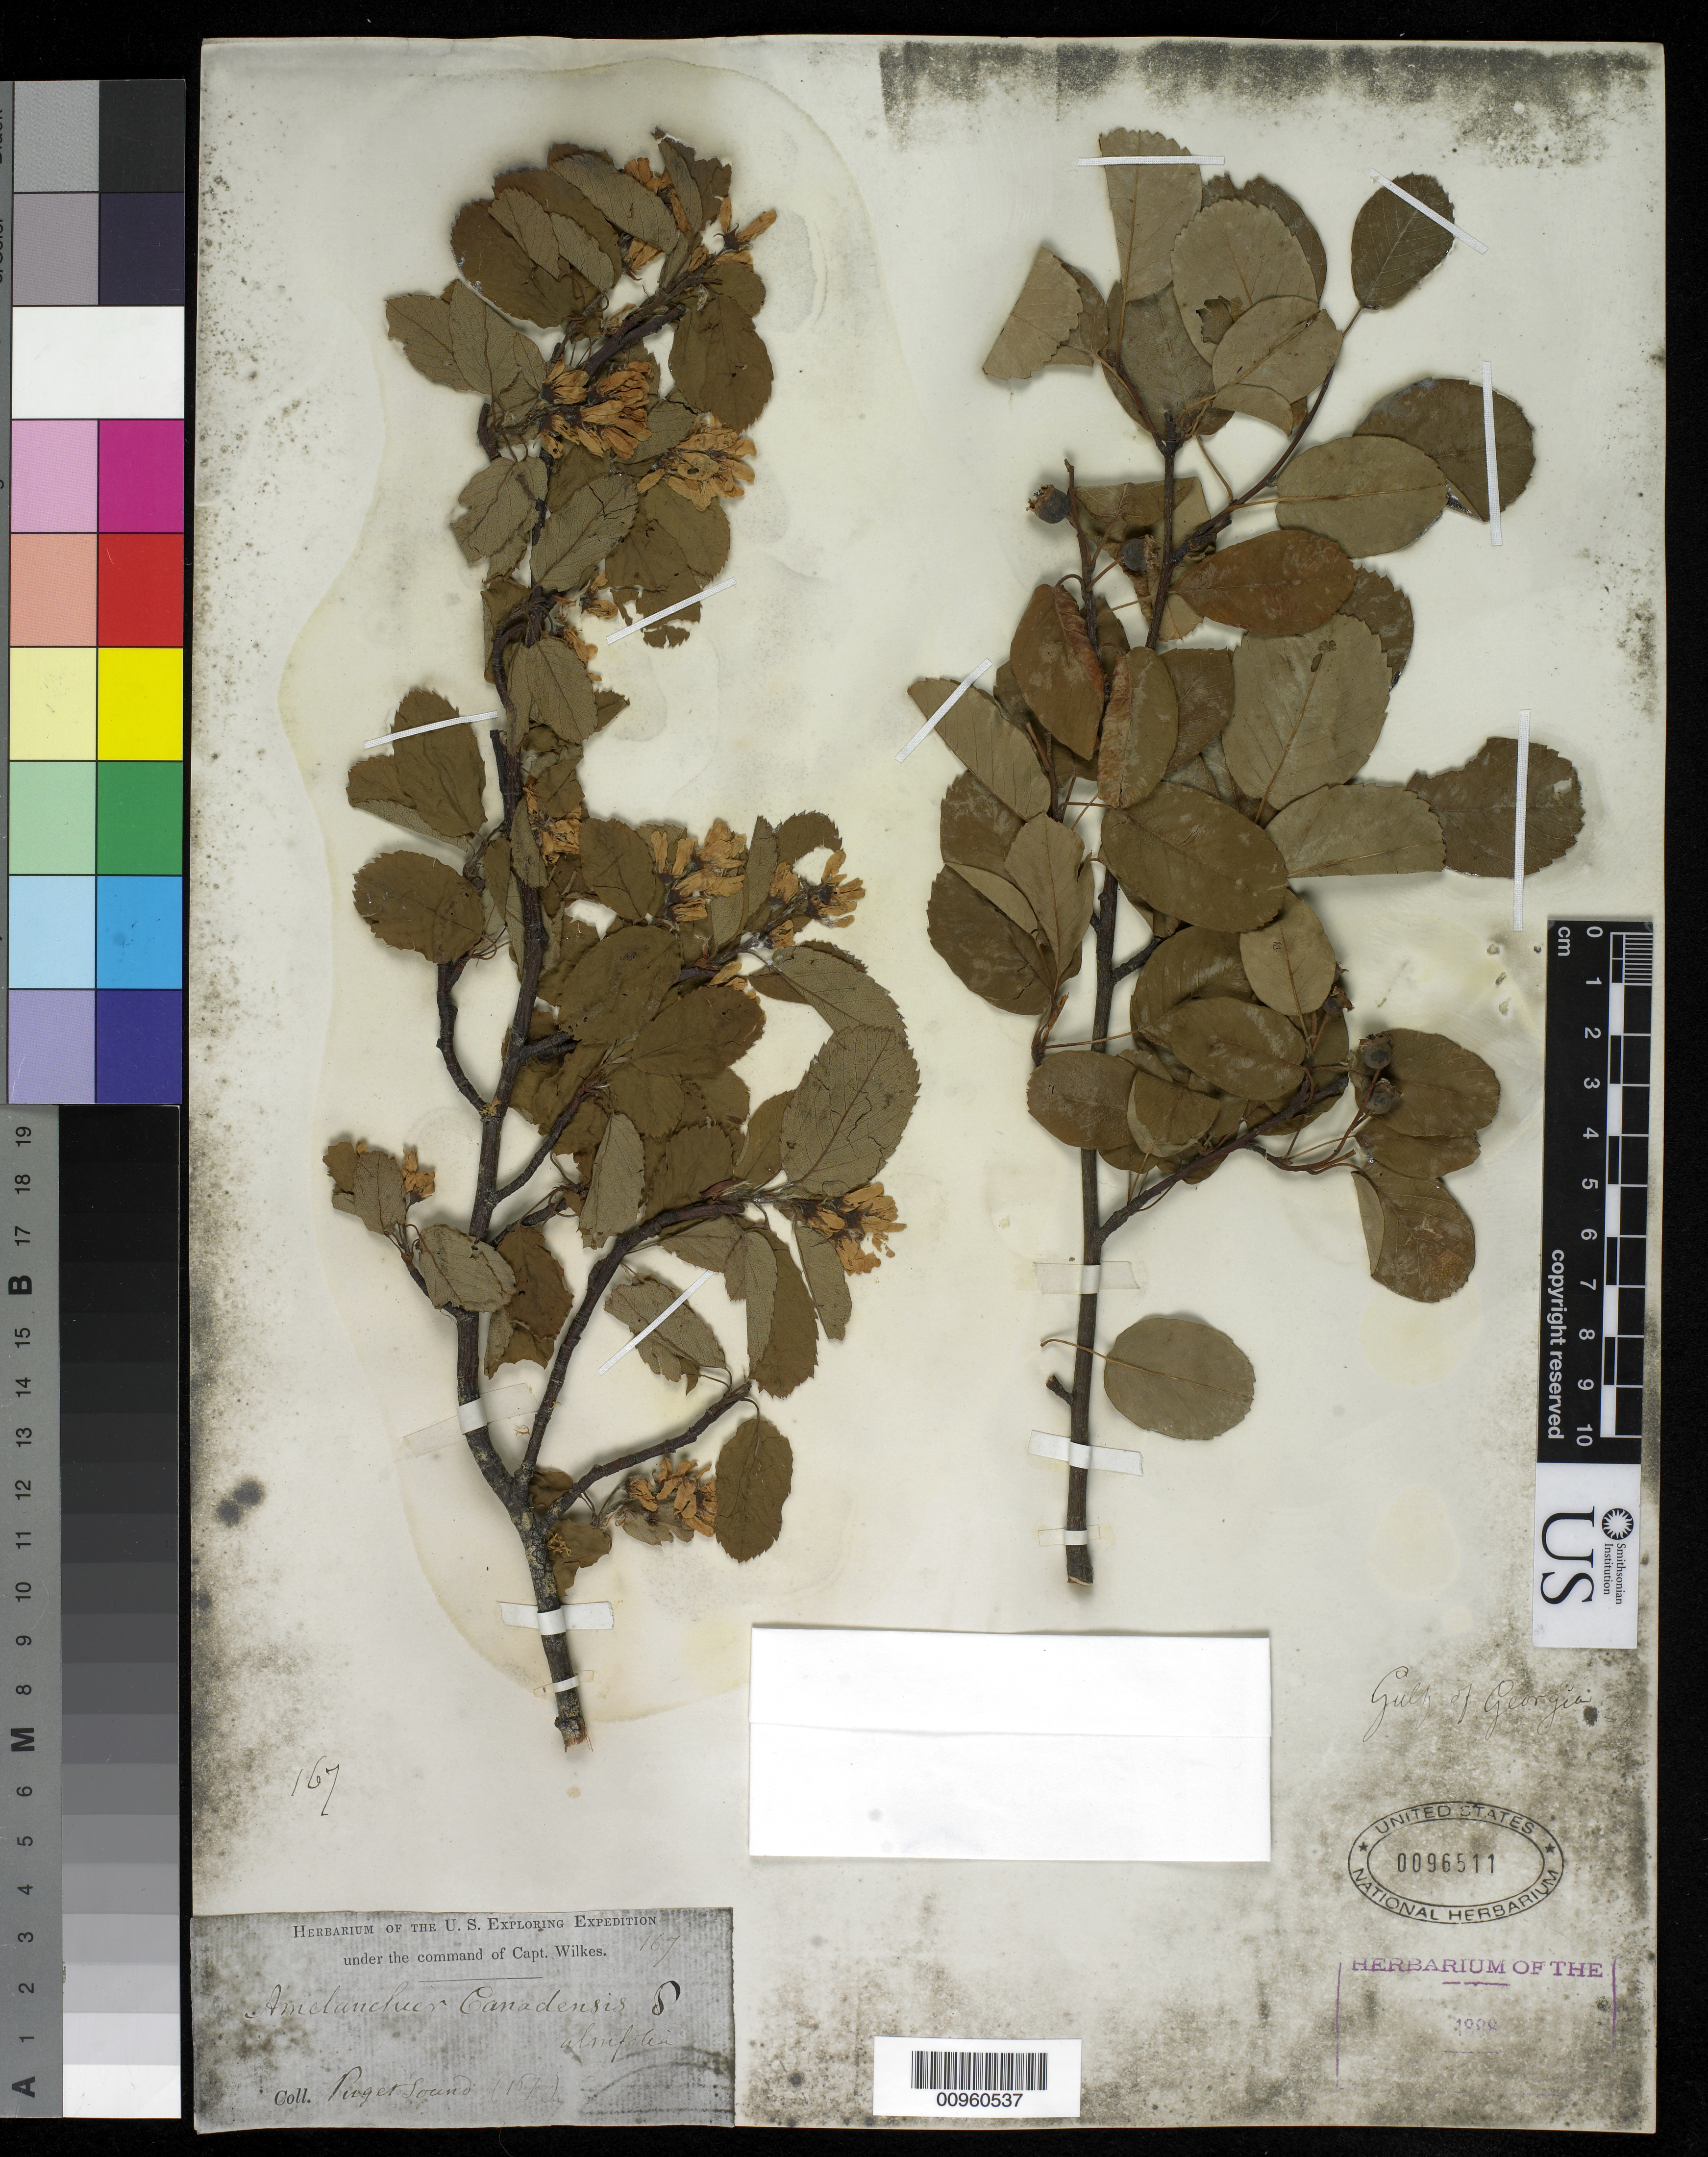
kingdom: Plantae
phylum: Tracheophyta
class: Magnoliopsida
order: Rosales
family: Rosaceae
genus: Amelanchier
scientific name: Amelanchier alnifolia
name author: (Nutt.) Nutt. ex M. Roem.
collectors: Wilkes Explor. Exped.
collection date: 1838/1842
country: United States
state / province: Washington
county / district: King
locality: Puget Sound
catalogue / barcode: US 96511